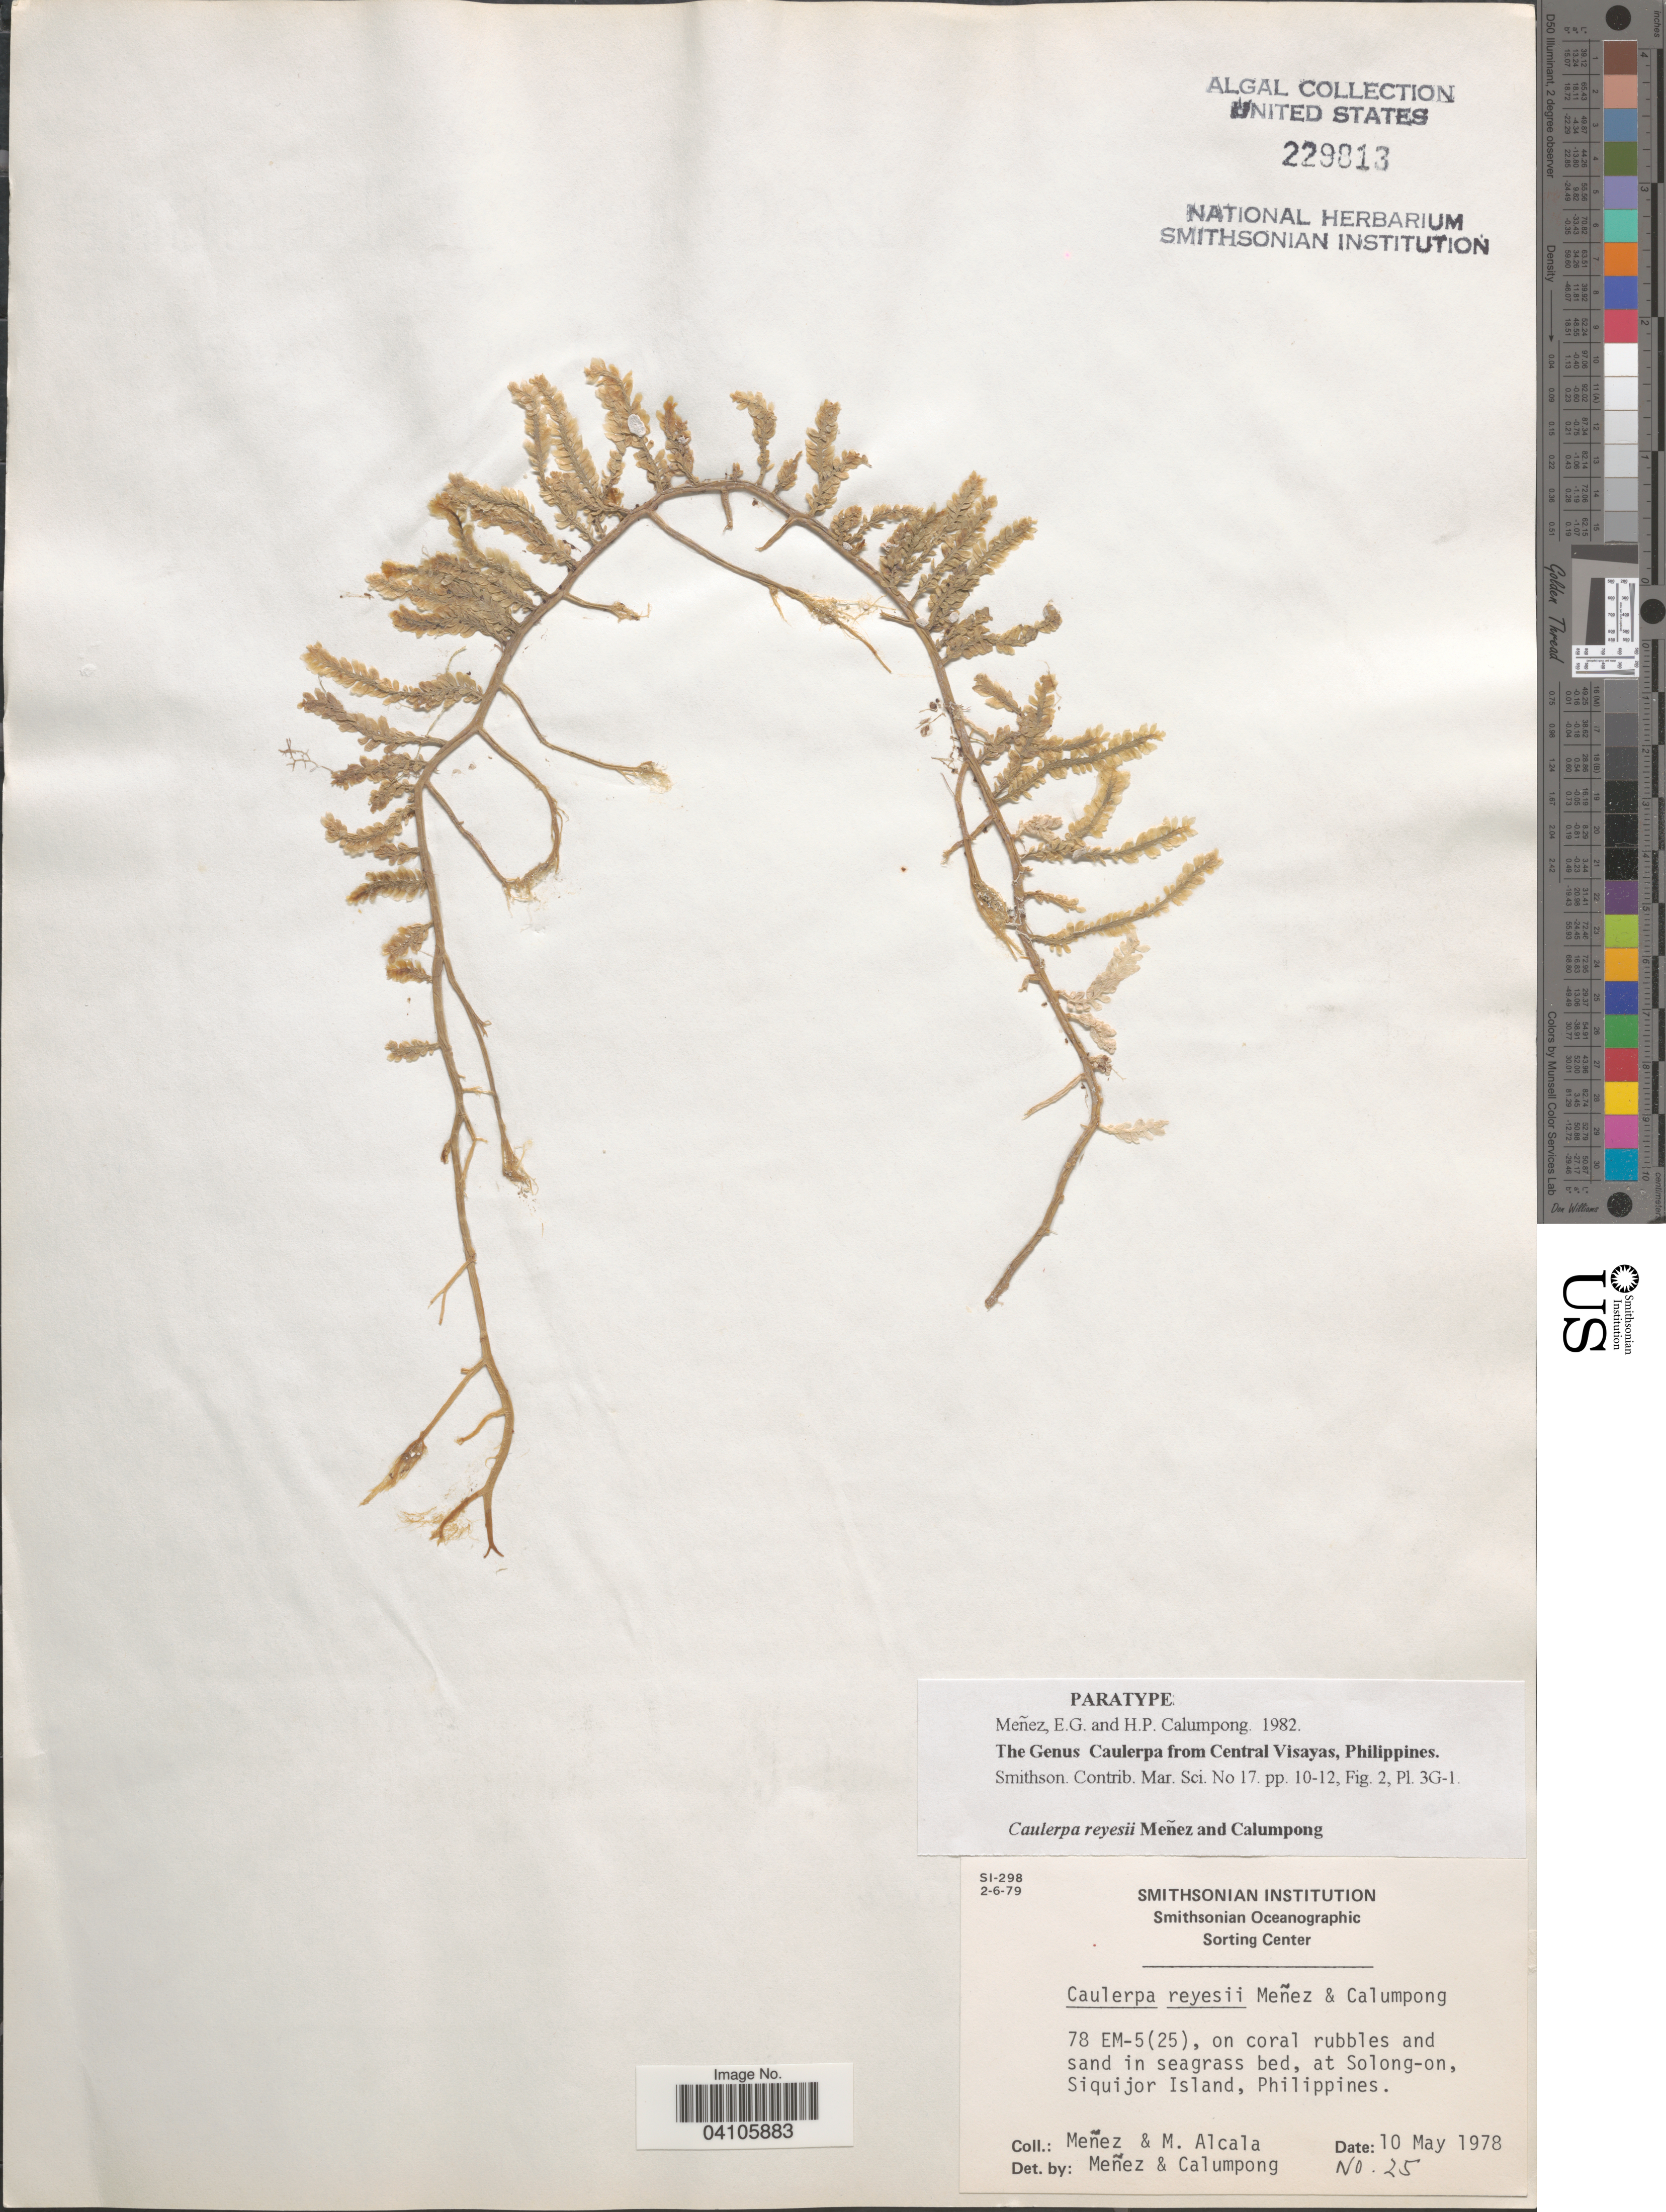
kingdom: Plantae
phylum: Chlorophyta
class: Ulvophyceae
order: Bryopsidales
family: Caulerpaceae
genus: Caulerpa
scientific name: Caulerpa reyesii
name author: Menez & Calumpong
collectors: Menez & M. Alcala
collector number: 25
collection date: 1978-05-10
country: Philippines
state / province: Central Visayas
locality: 78 EM-5(25), on coral rubbles and sand in seagrass bed, at Solong-on, Siquijor Island.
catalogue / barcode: US 229813